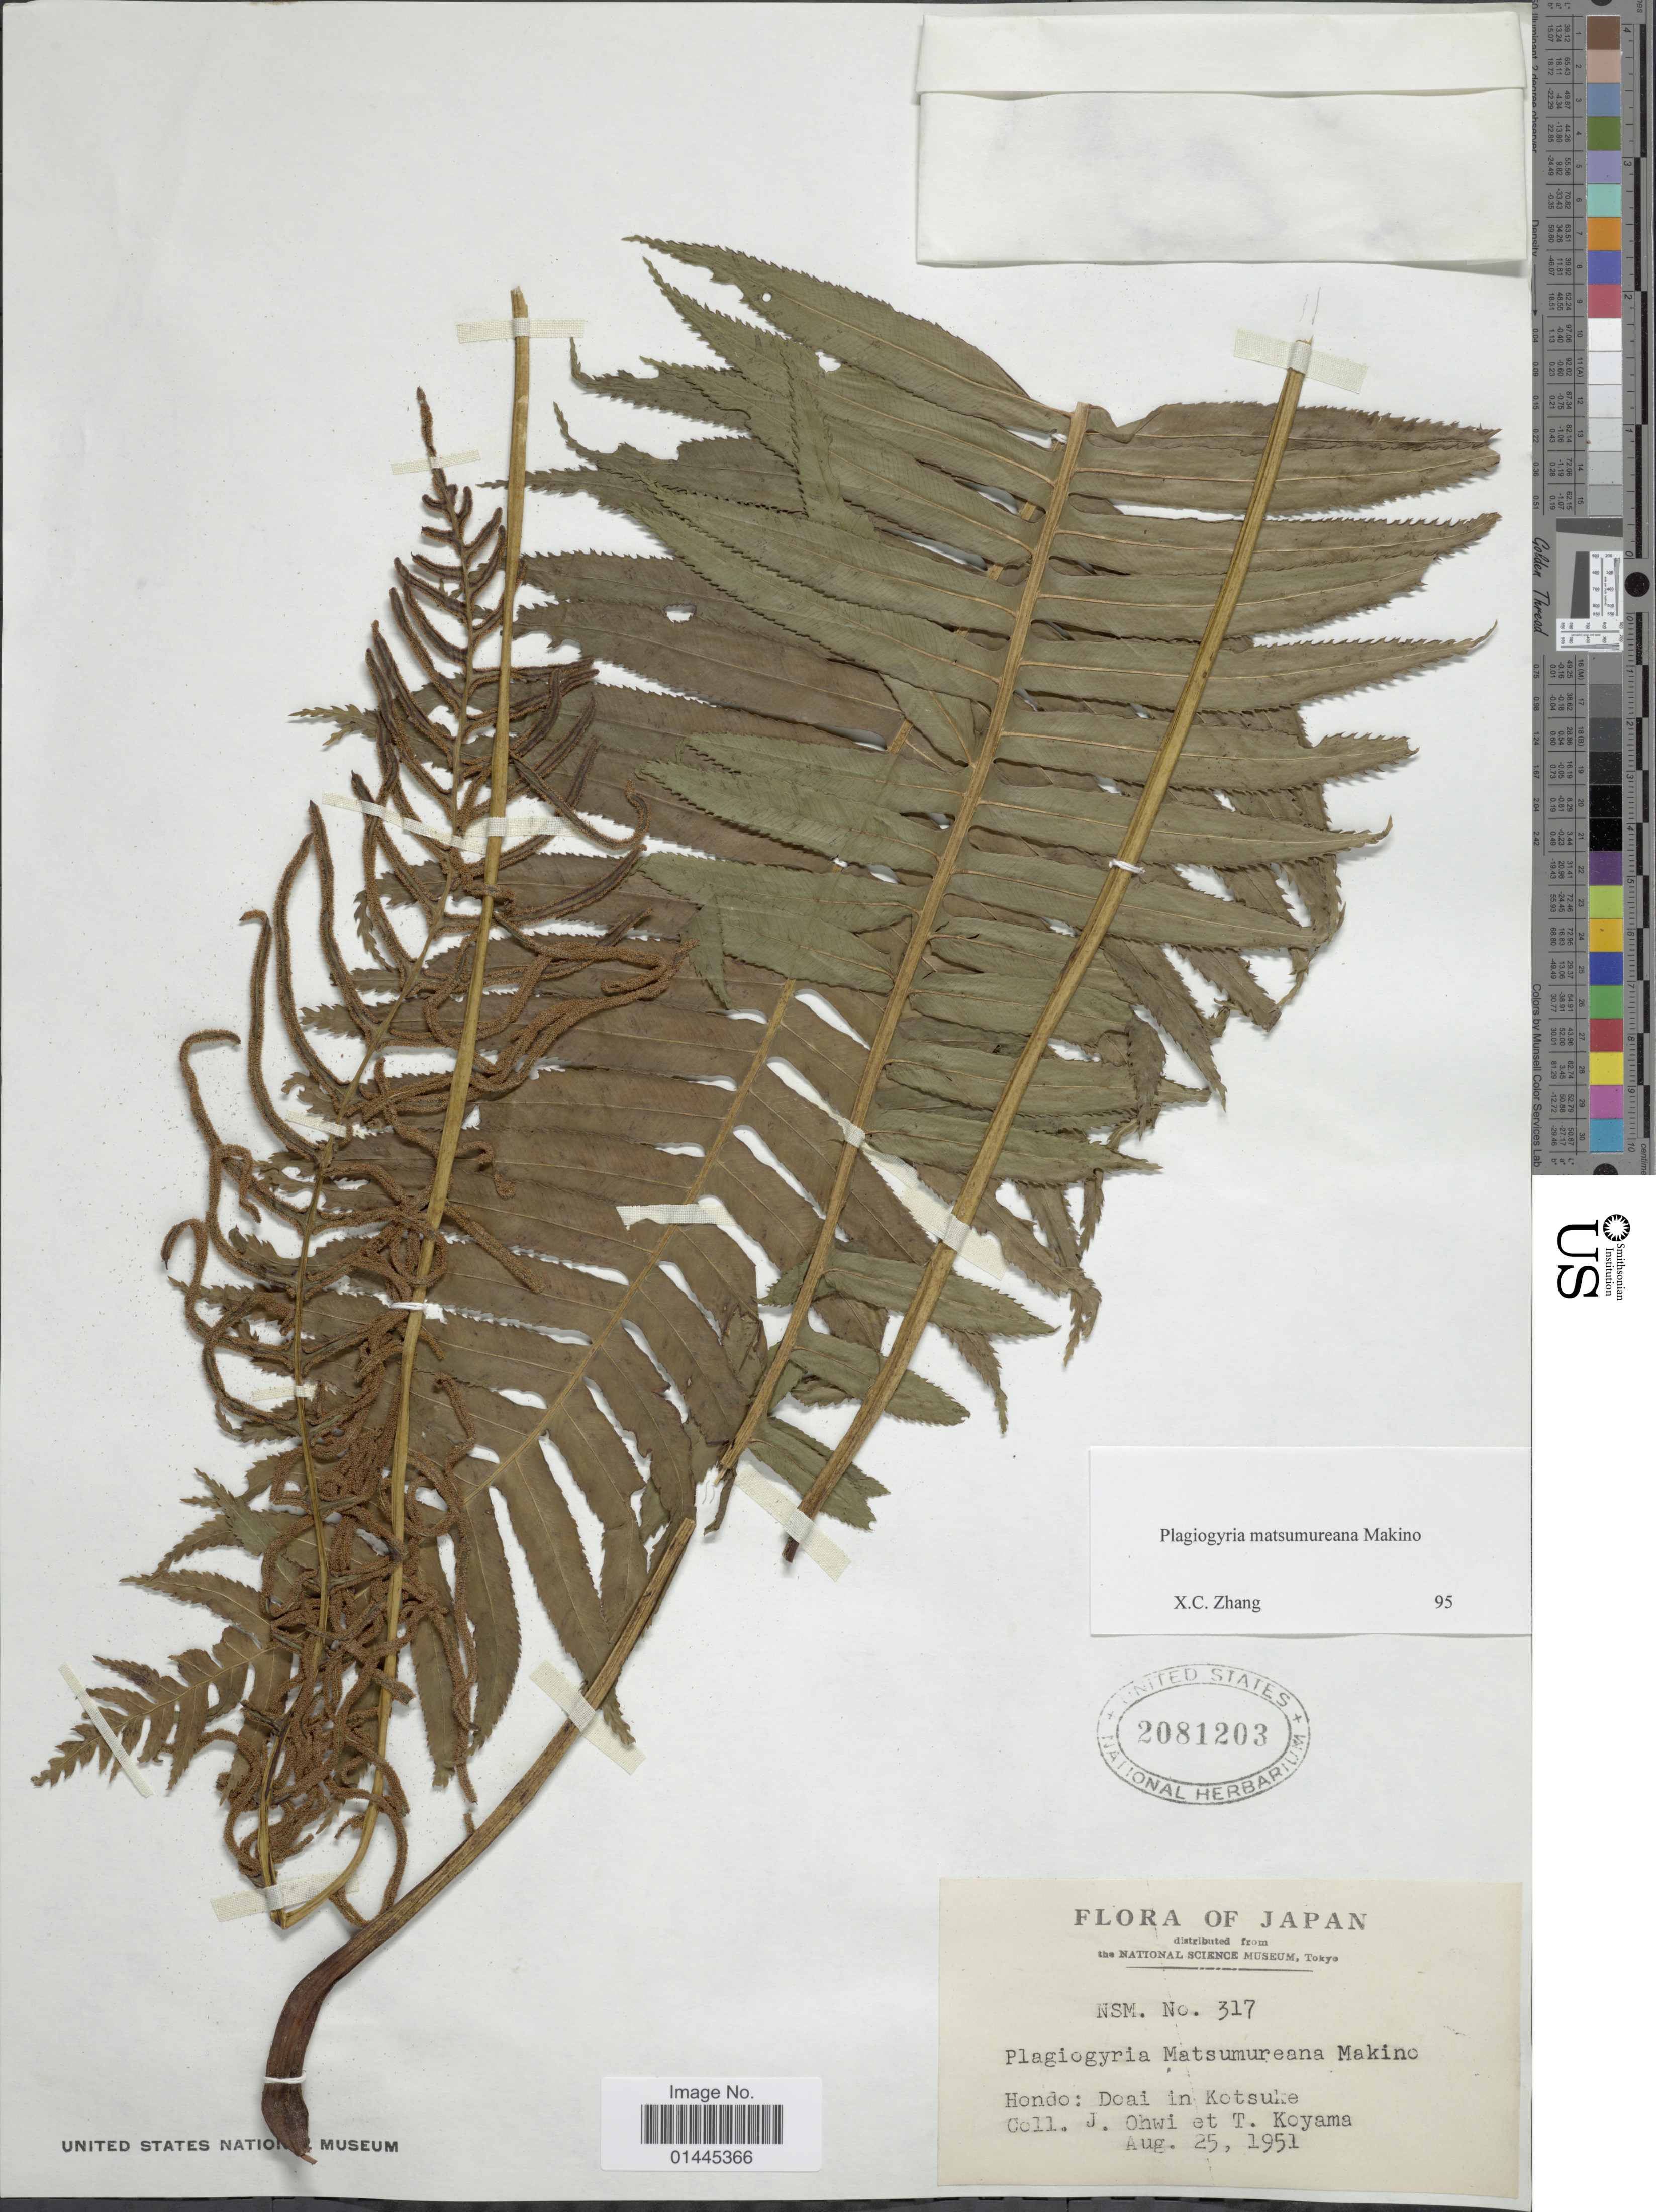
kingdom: Plantae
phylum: Tracheophyta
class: Polypodiopsida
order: Cyatheales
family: Plagiogyriaceae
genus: Plagiogyria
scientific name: Plagiogyria matsumureana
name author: (Makino) Makino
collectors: J. Ohwi & T. Koyama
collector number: NSM 317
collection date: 1951-08-25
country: Japan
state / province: Gunma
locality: Hondo: Doai in Kotsuke.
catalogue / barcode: US 2081203